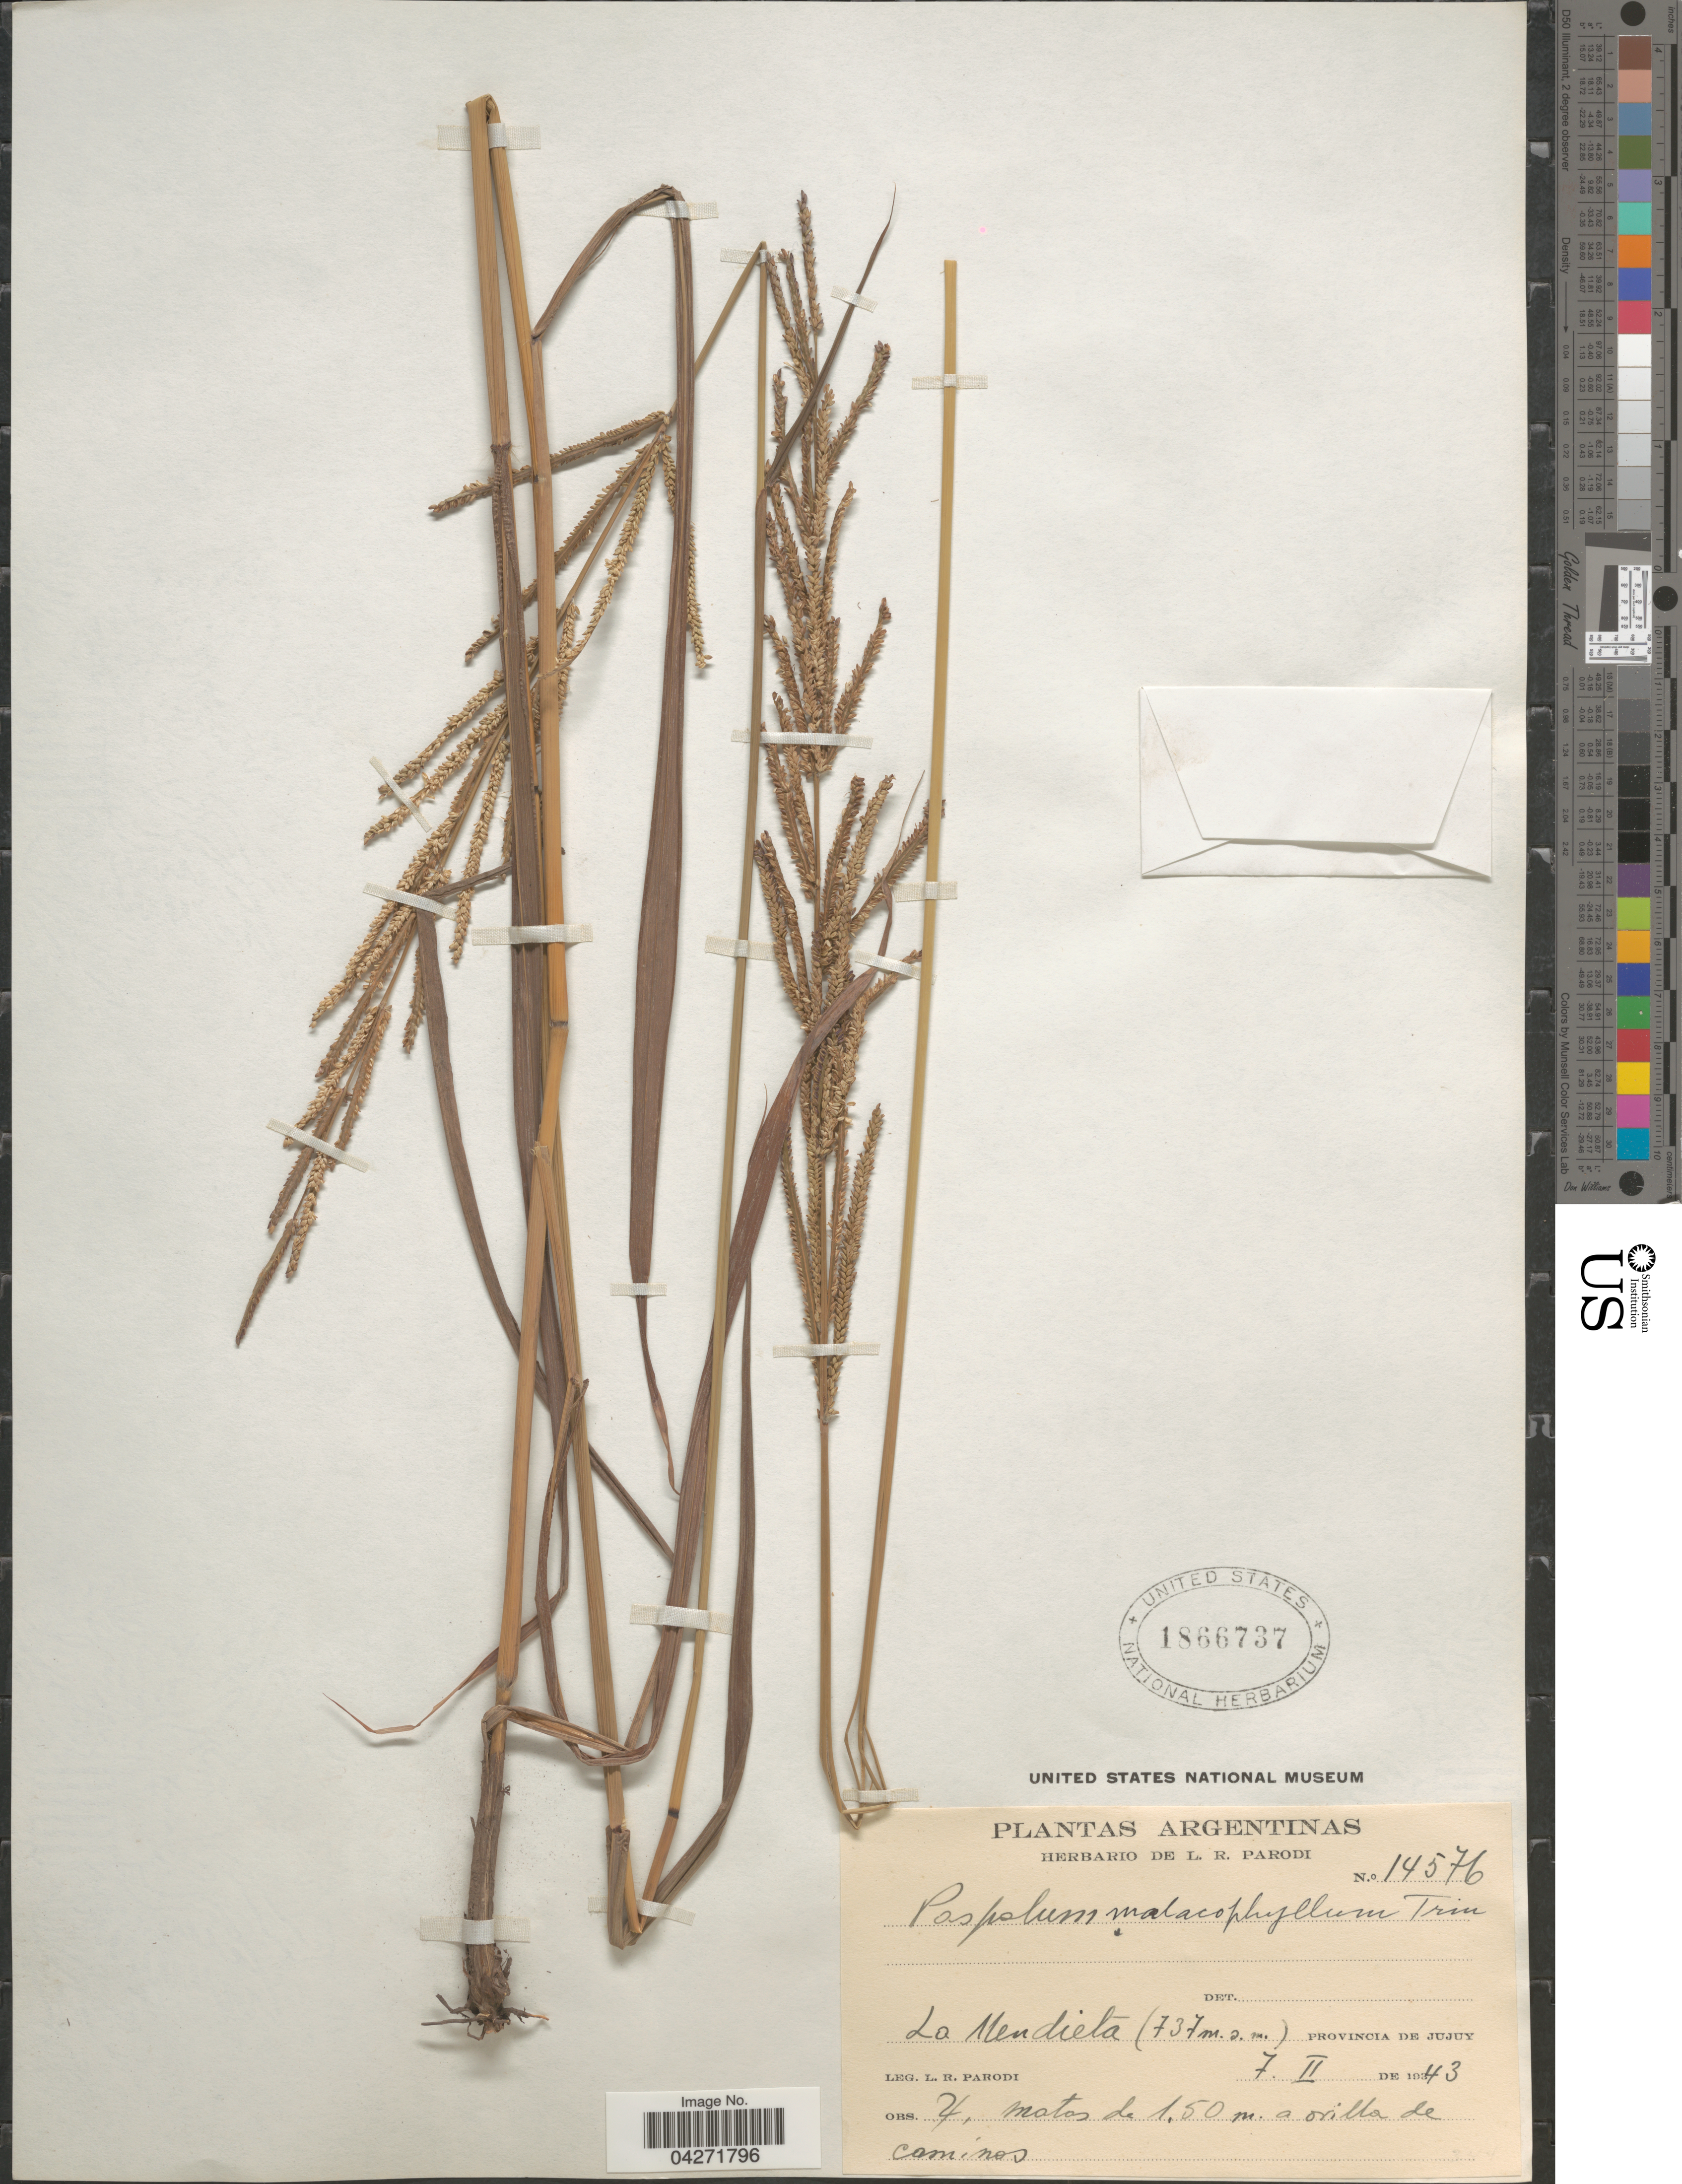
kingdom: Plantae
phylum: Tracheophyta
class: Liliopsida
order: Poales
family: Poaceae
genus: Paspalum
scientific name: Paspalum malacophyllum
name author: Trin.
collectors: L. R. Parodi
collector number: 14576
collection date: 1943-02-07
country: Argentina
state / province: Jujuy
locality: La Mendieta.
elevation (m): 737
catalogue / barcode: US 1866737